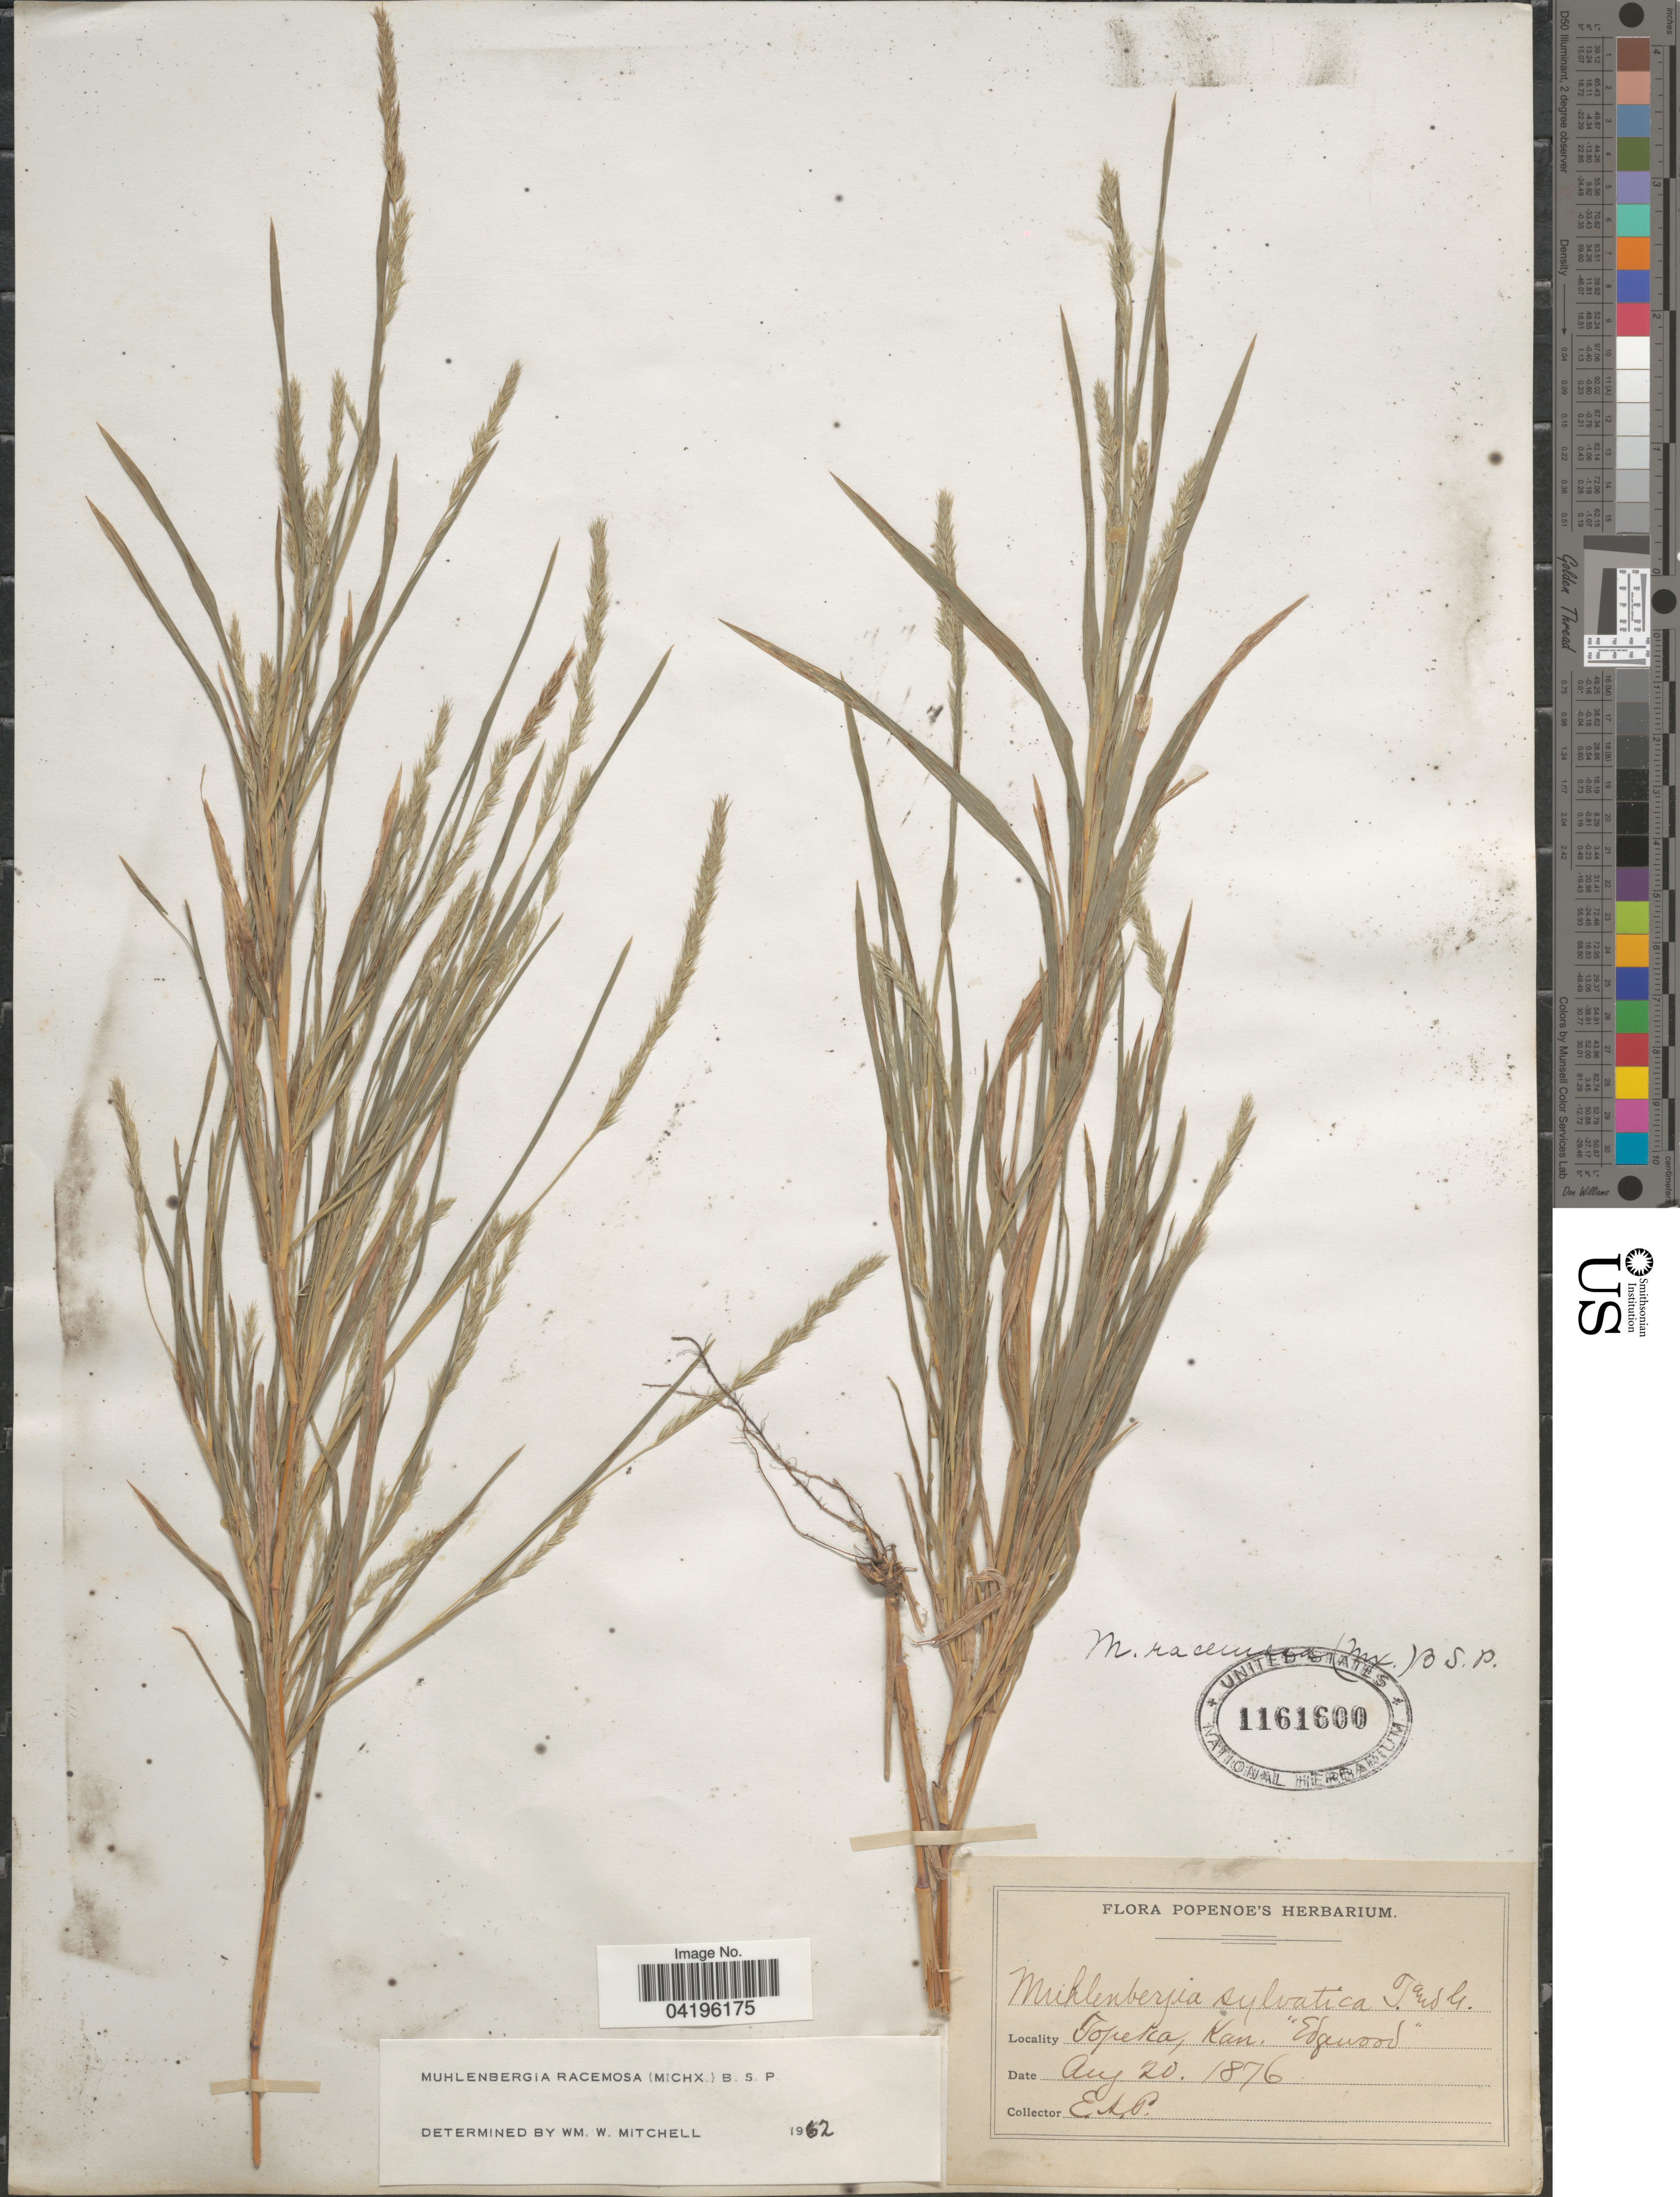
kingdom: Plantae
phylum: Tracheophyta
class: Liliopsida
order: Poales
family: Poaceae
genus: Muhlenbergia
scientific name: Muhlenbergia racemosa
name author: (Michx.) Britton et al.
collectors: E. A. Popenoe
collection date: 1876-08-20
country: United States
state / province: Kansas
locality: Topeka. "Edgewood".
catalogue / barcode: US 1161600